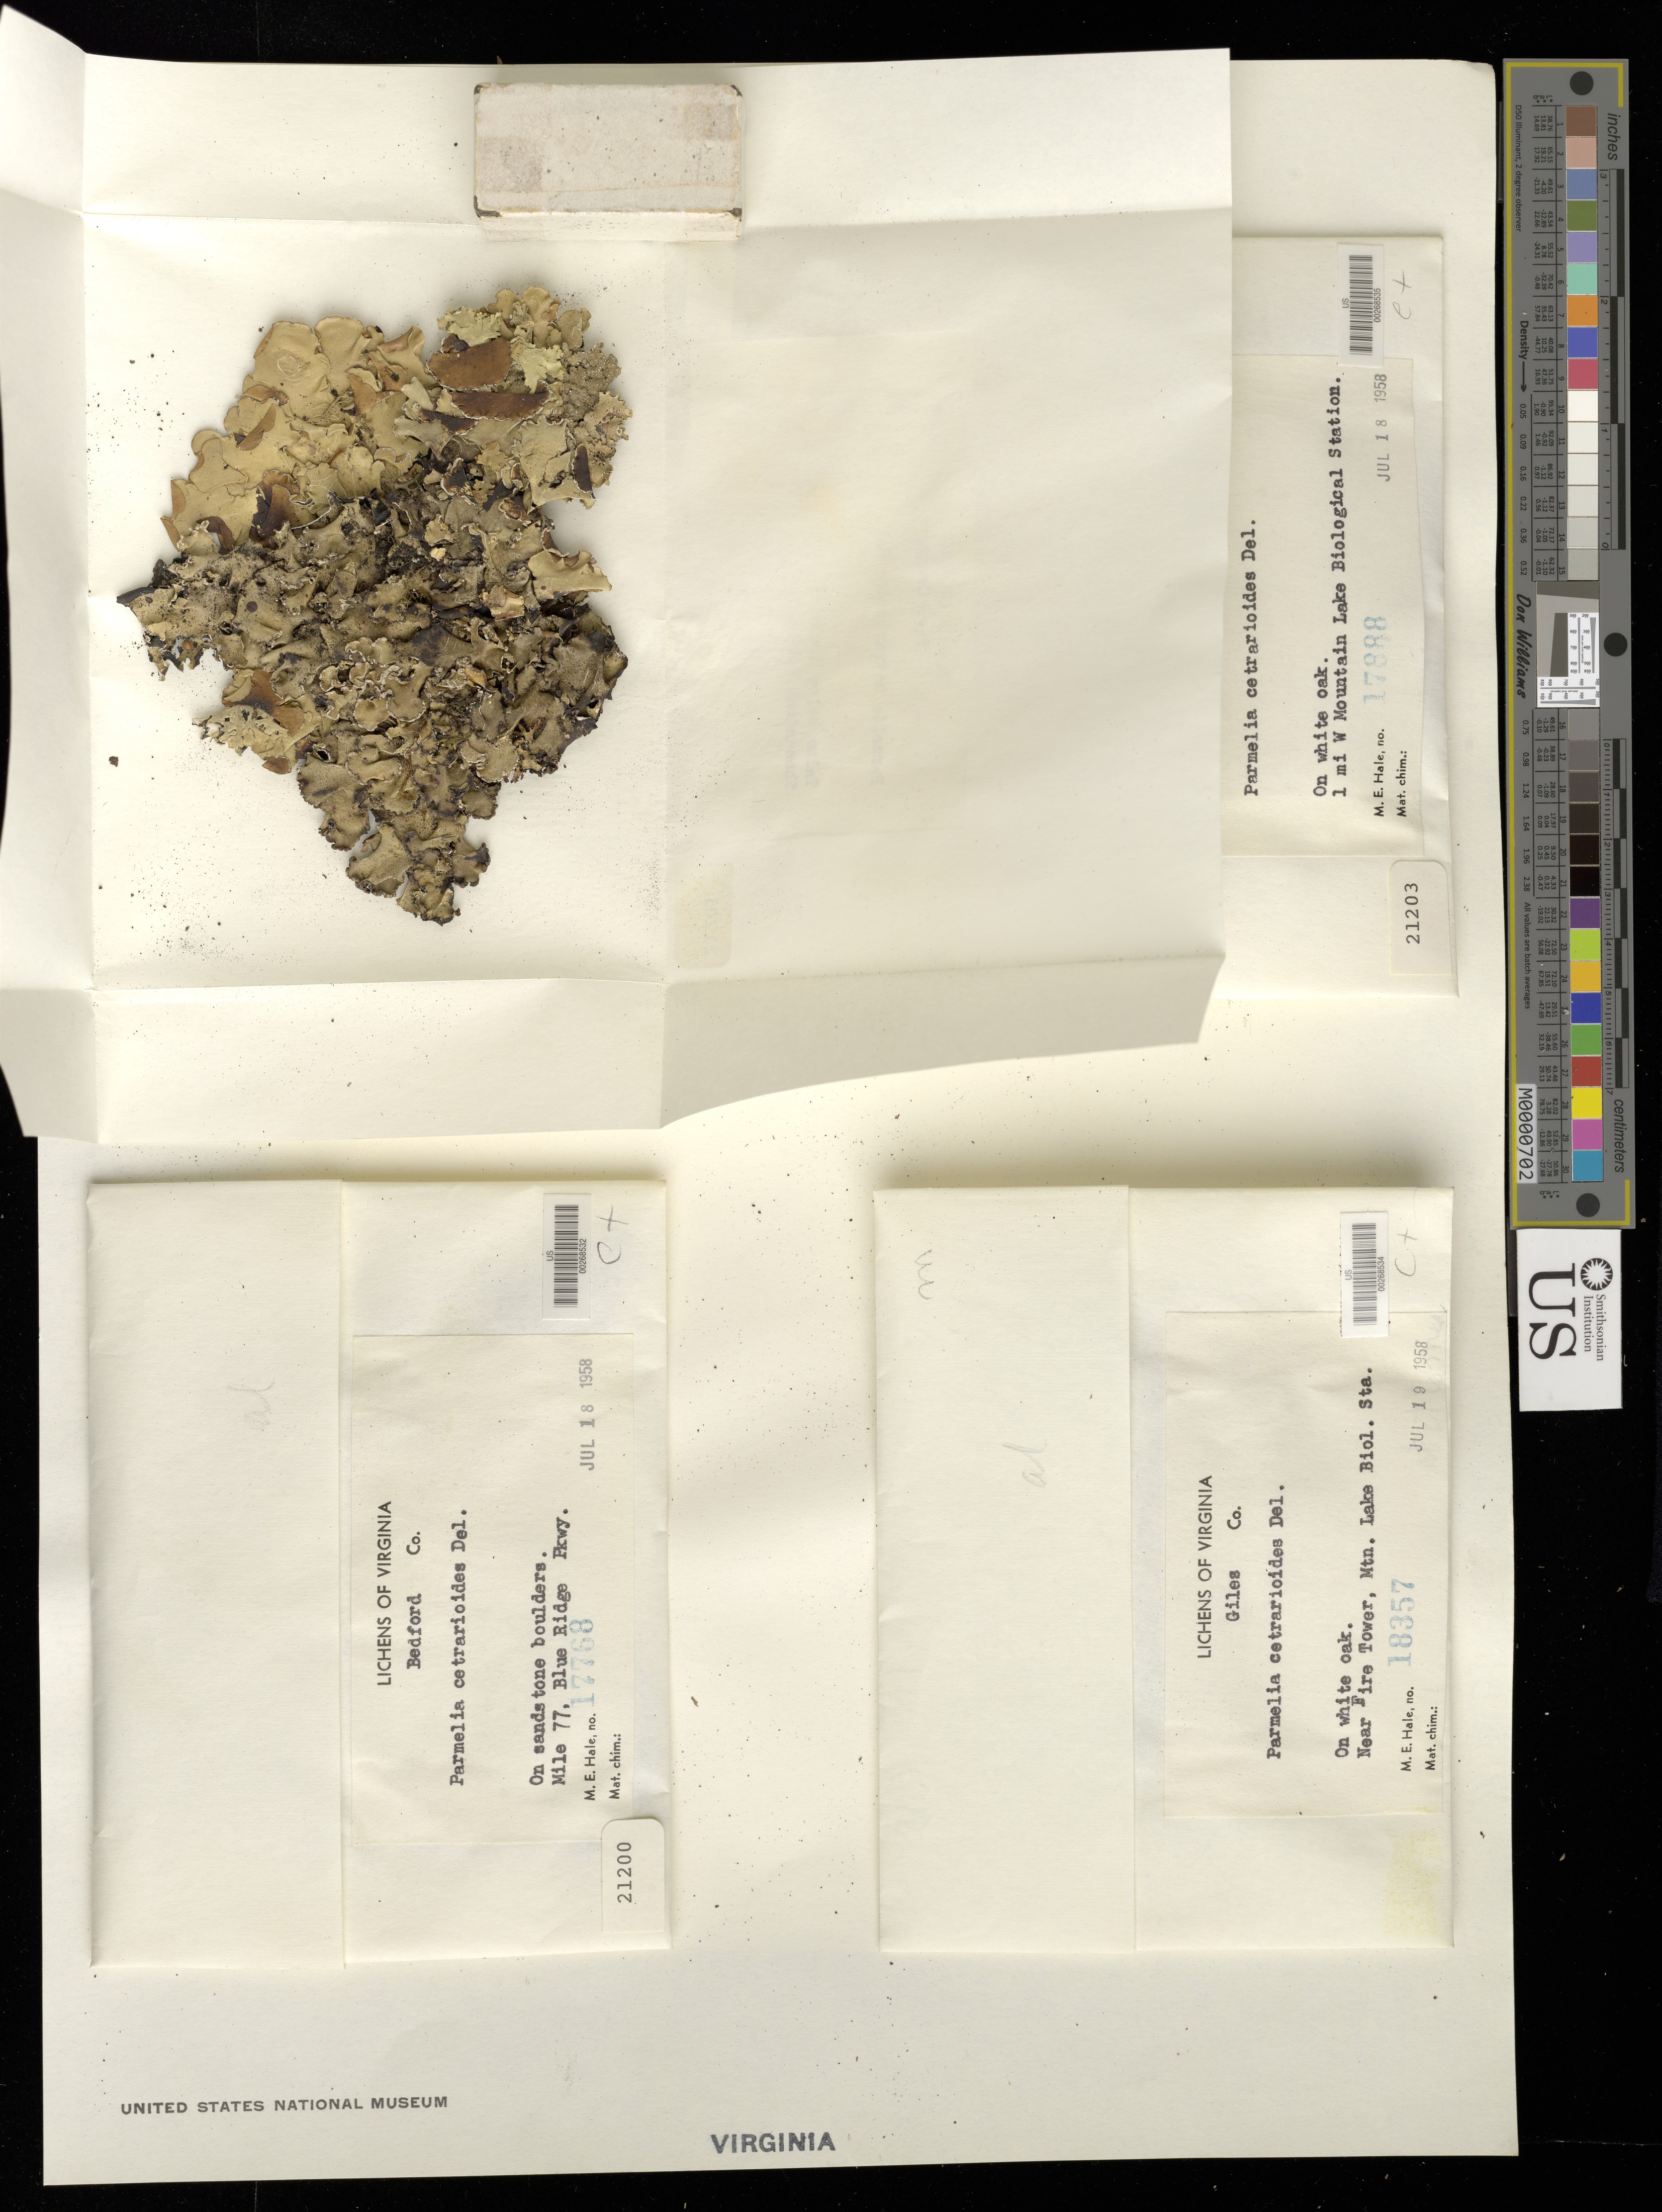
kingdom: Fungi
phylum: Ascomycota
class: Lecanoromycetes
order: Lecanorales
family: Parmeliaceae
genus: Cetrelia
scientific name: Cetrelia olivetorum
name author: (Nyl.) W.L. Culb. & C.F. Culb.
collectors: M. Hale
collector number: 19215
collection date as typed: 01 Aug 1958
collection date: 1958-08-01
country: United States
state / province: Virginia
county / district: Page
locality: Below hawksbill mountain, shenandoah national park